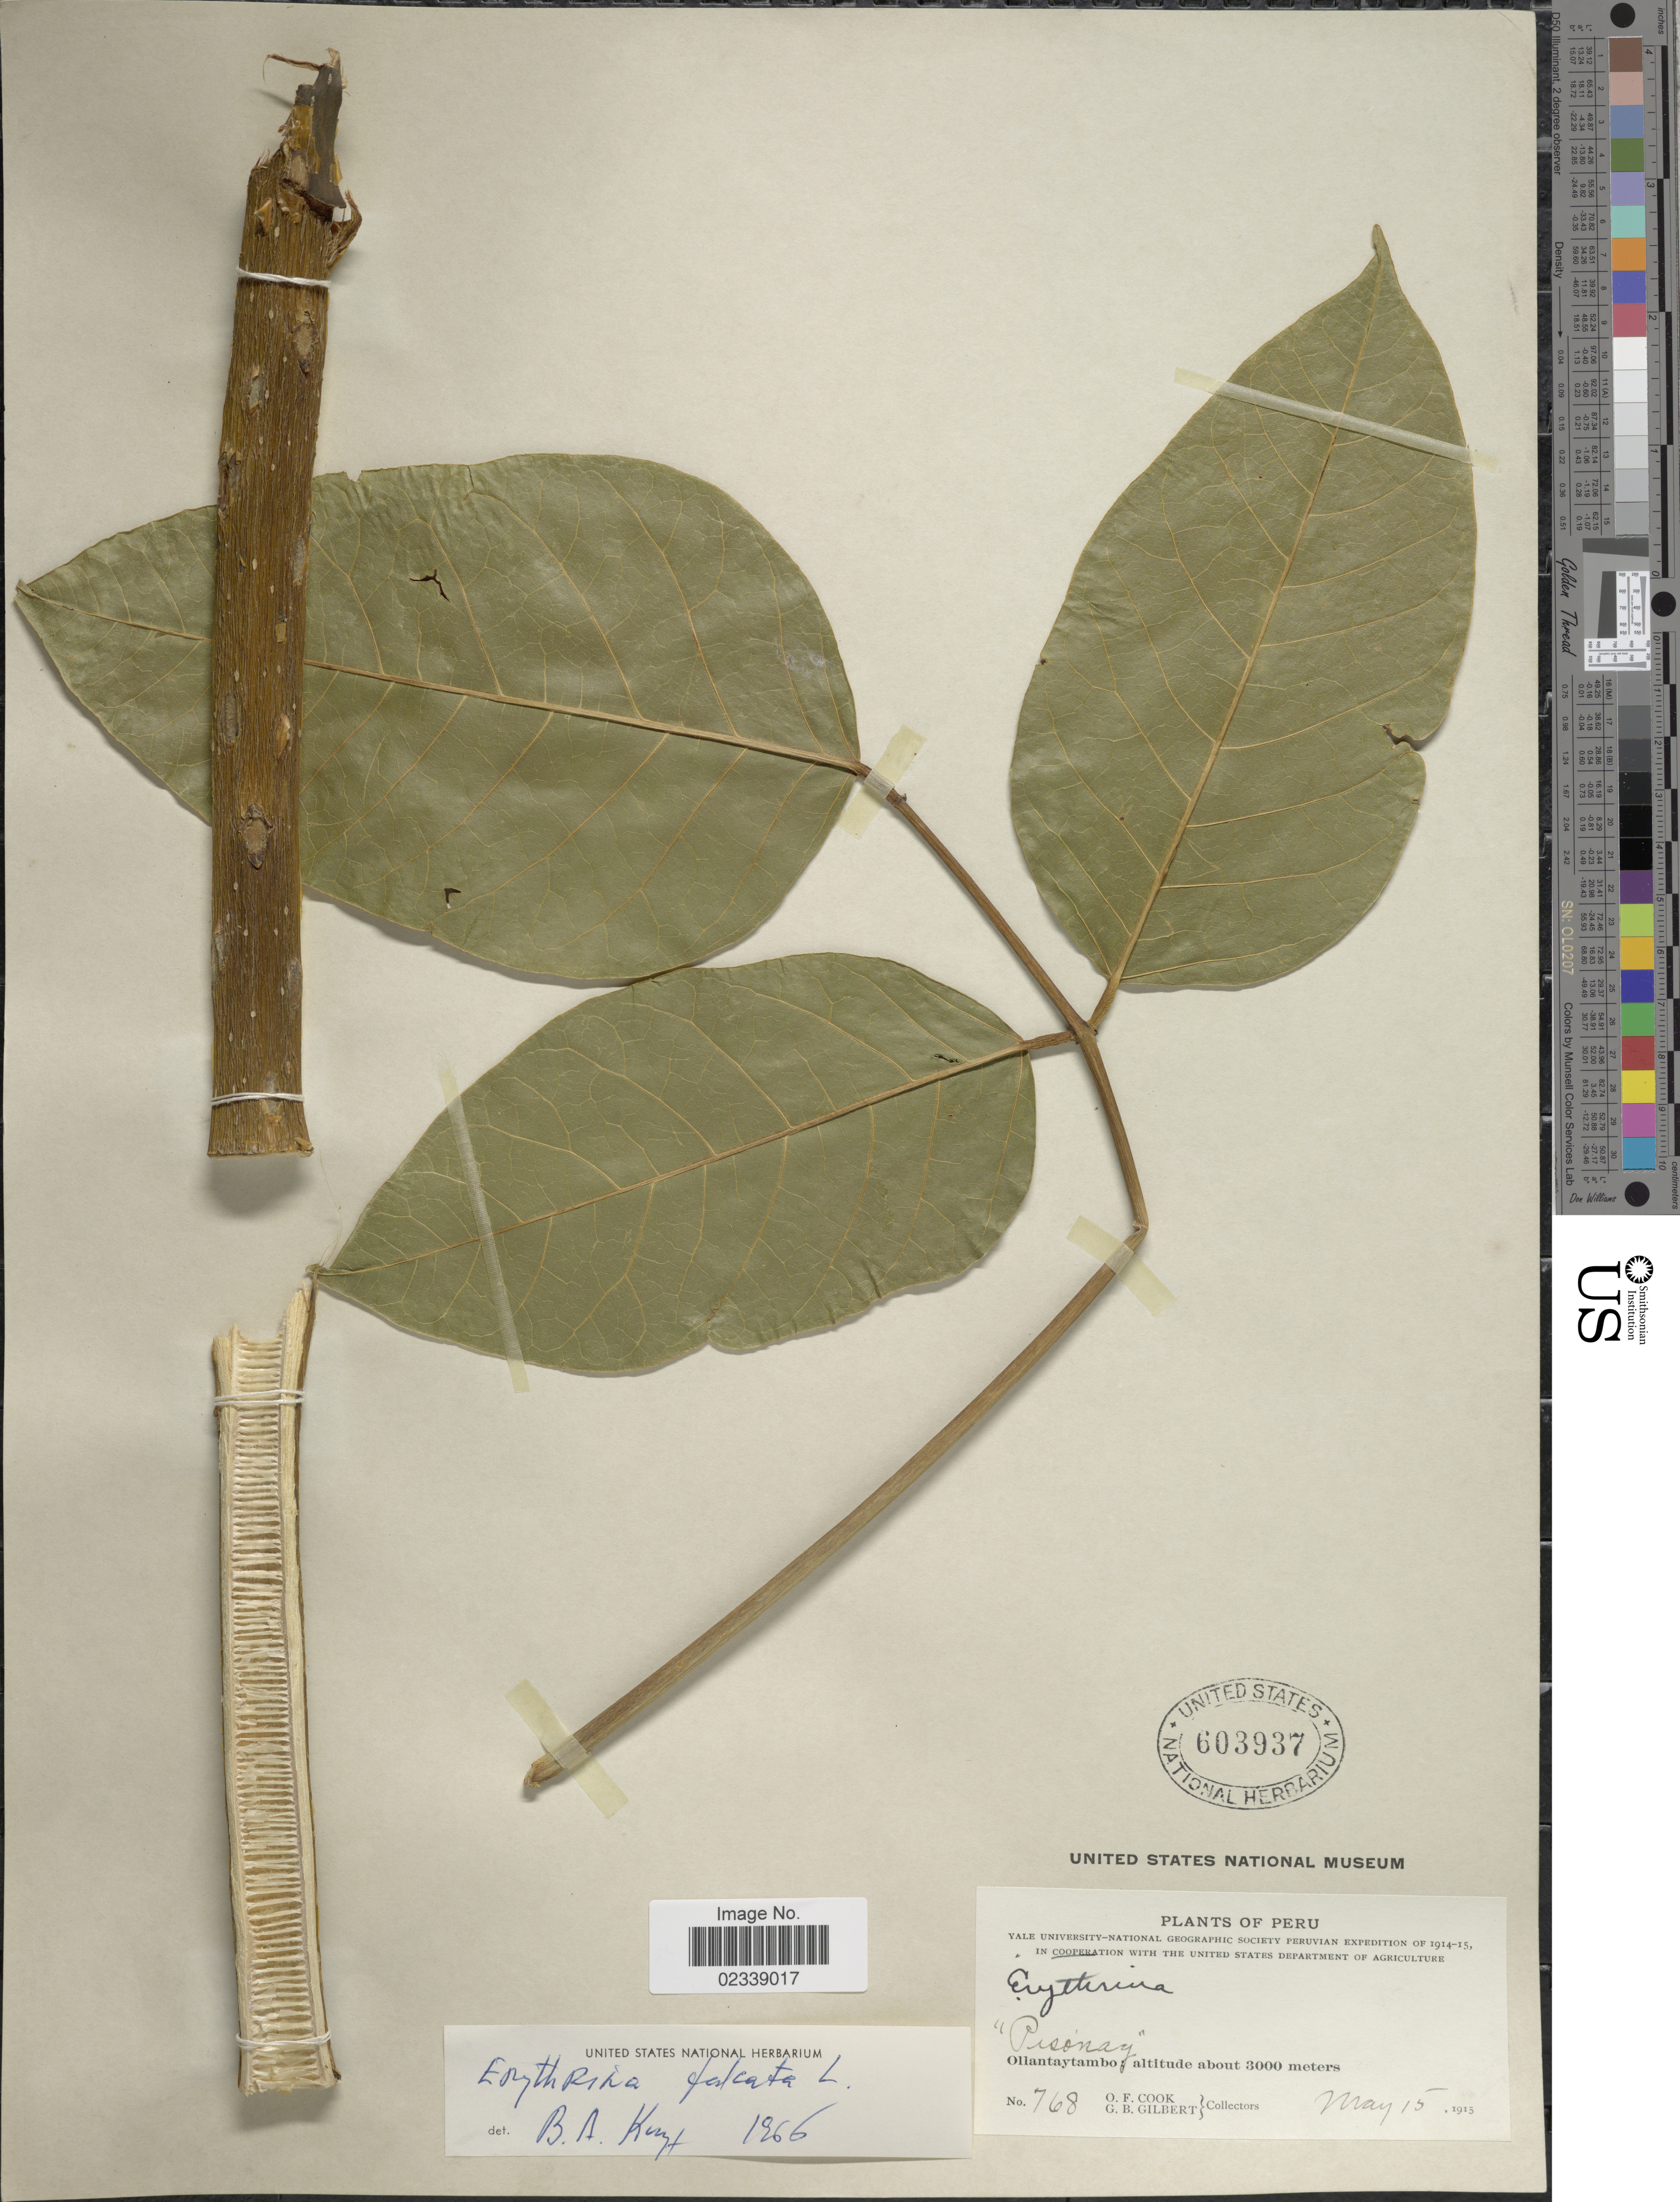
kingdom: Plantae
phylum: Tracheophyta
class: Magnoliopsida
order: Fabales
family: Fabaceae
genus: Erythrina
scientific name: Erythrina falcata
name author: Benth.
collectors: O. F. Cook & G. B. Gilbert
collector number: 768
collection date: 1915-05-15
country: Peru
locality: Ollantaytambo.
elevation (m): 3000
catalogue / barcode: US 603937